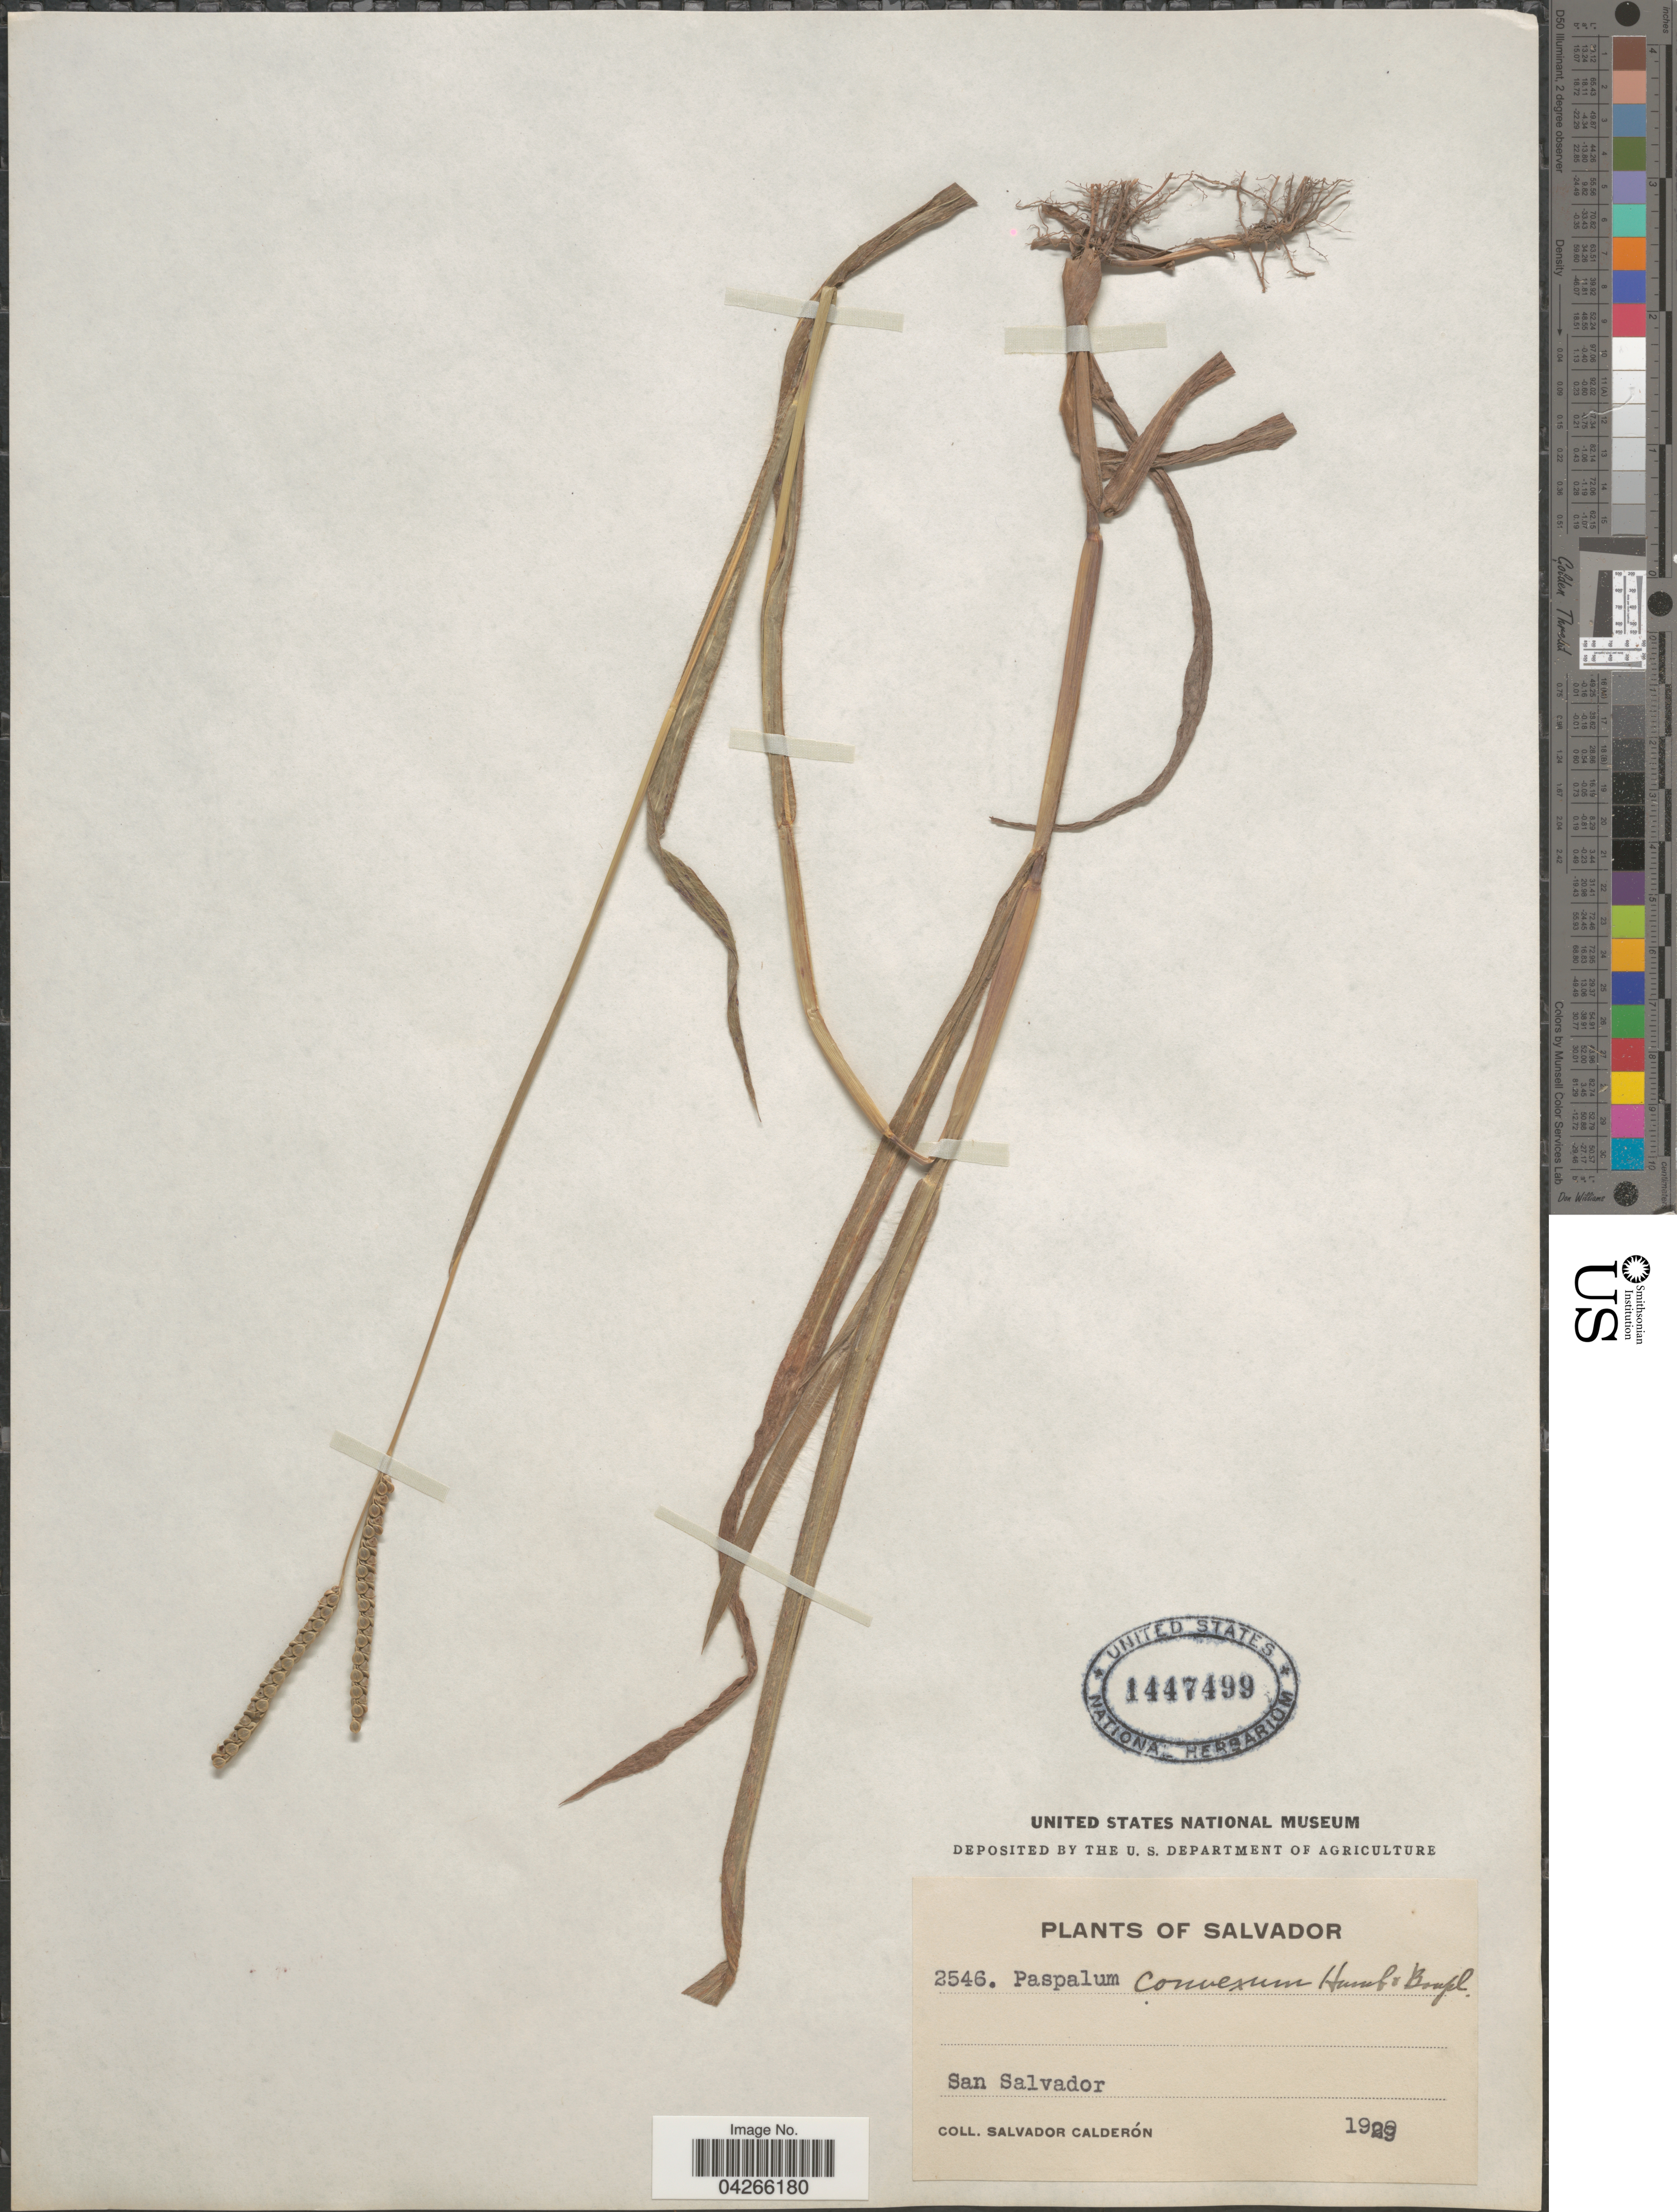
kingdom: Plantae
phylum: Tracheophyta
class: Liliopsida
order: Poales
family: Poaceae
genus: Paspalum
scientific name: Paspalum convexum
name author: Humb. & Bonpl. ex Flüggé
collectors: S. Calderón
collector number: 2546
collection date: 1929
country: El Salvador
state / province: San Salvador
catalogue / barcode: US 1447499